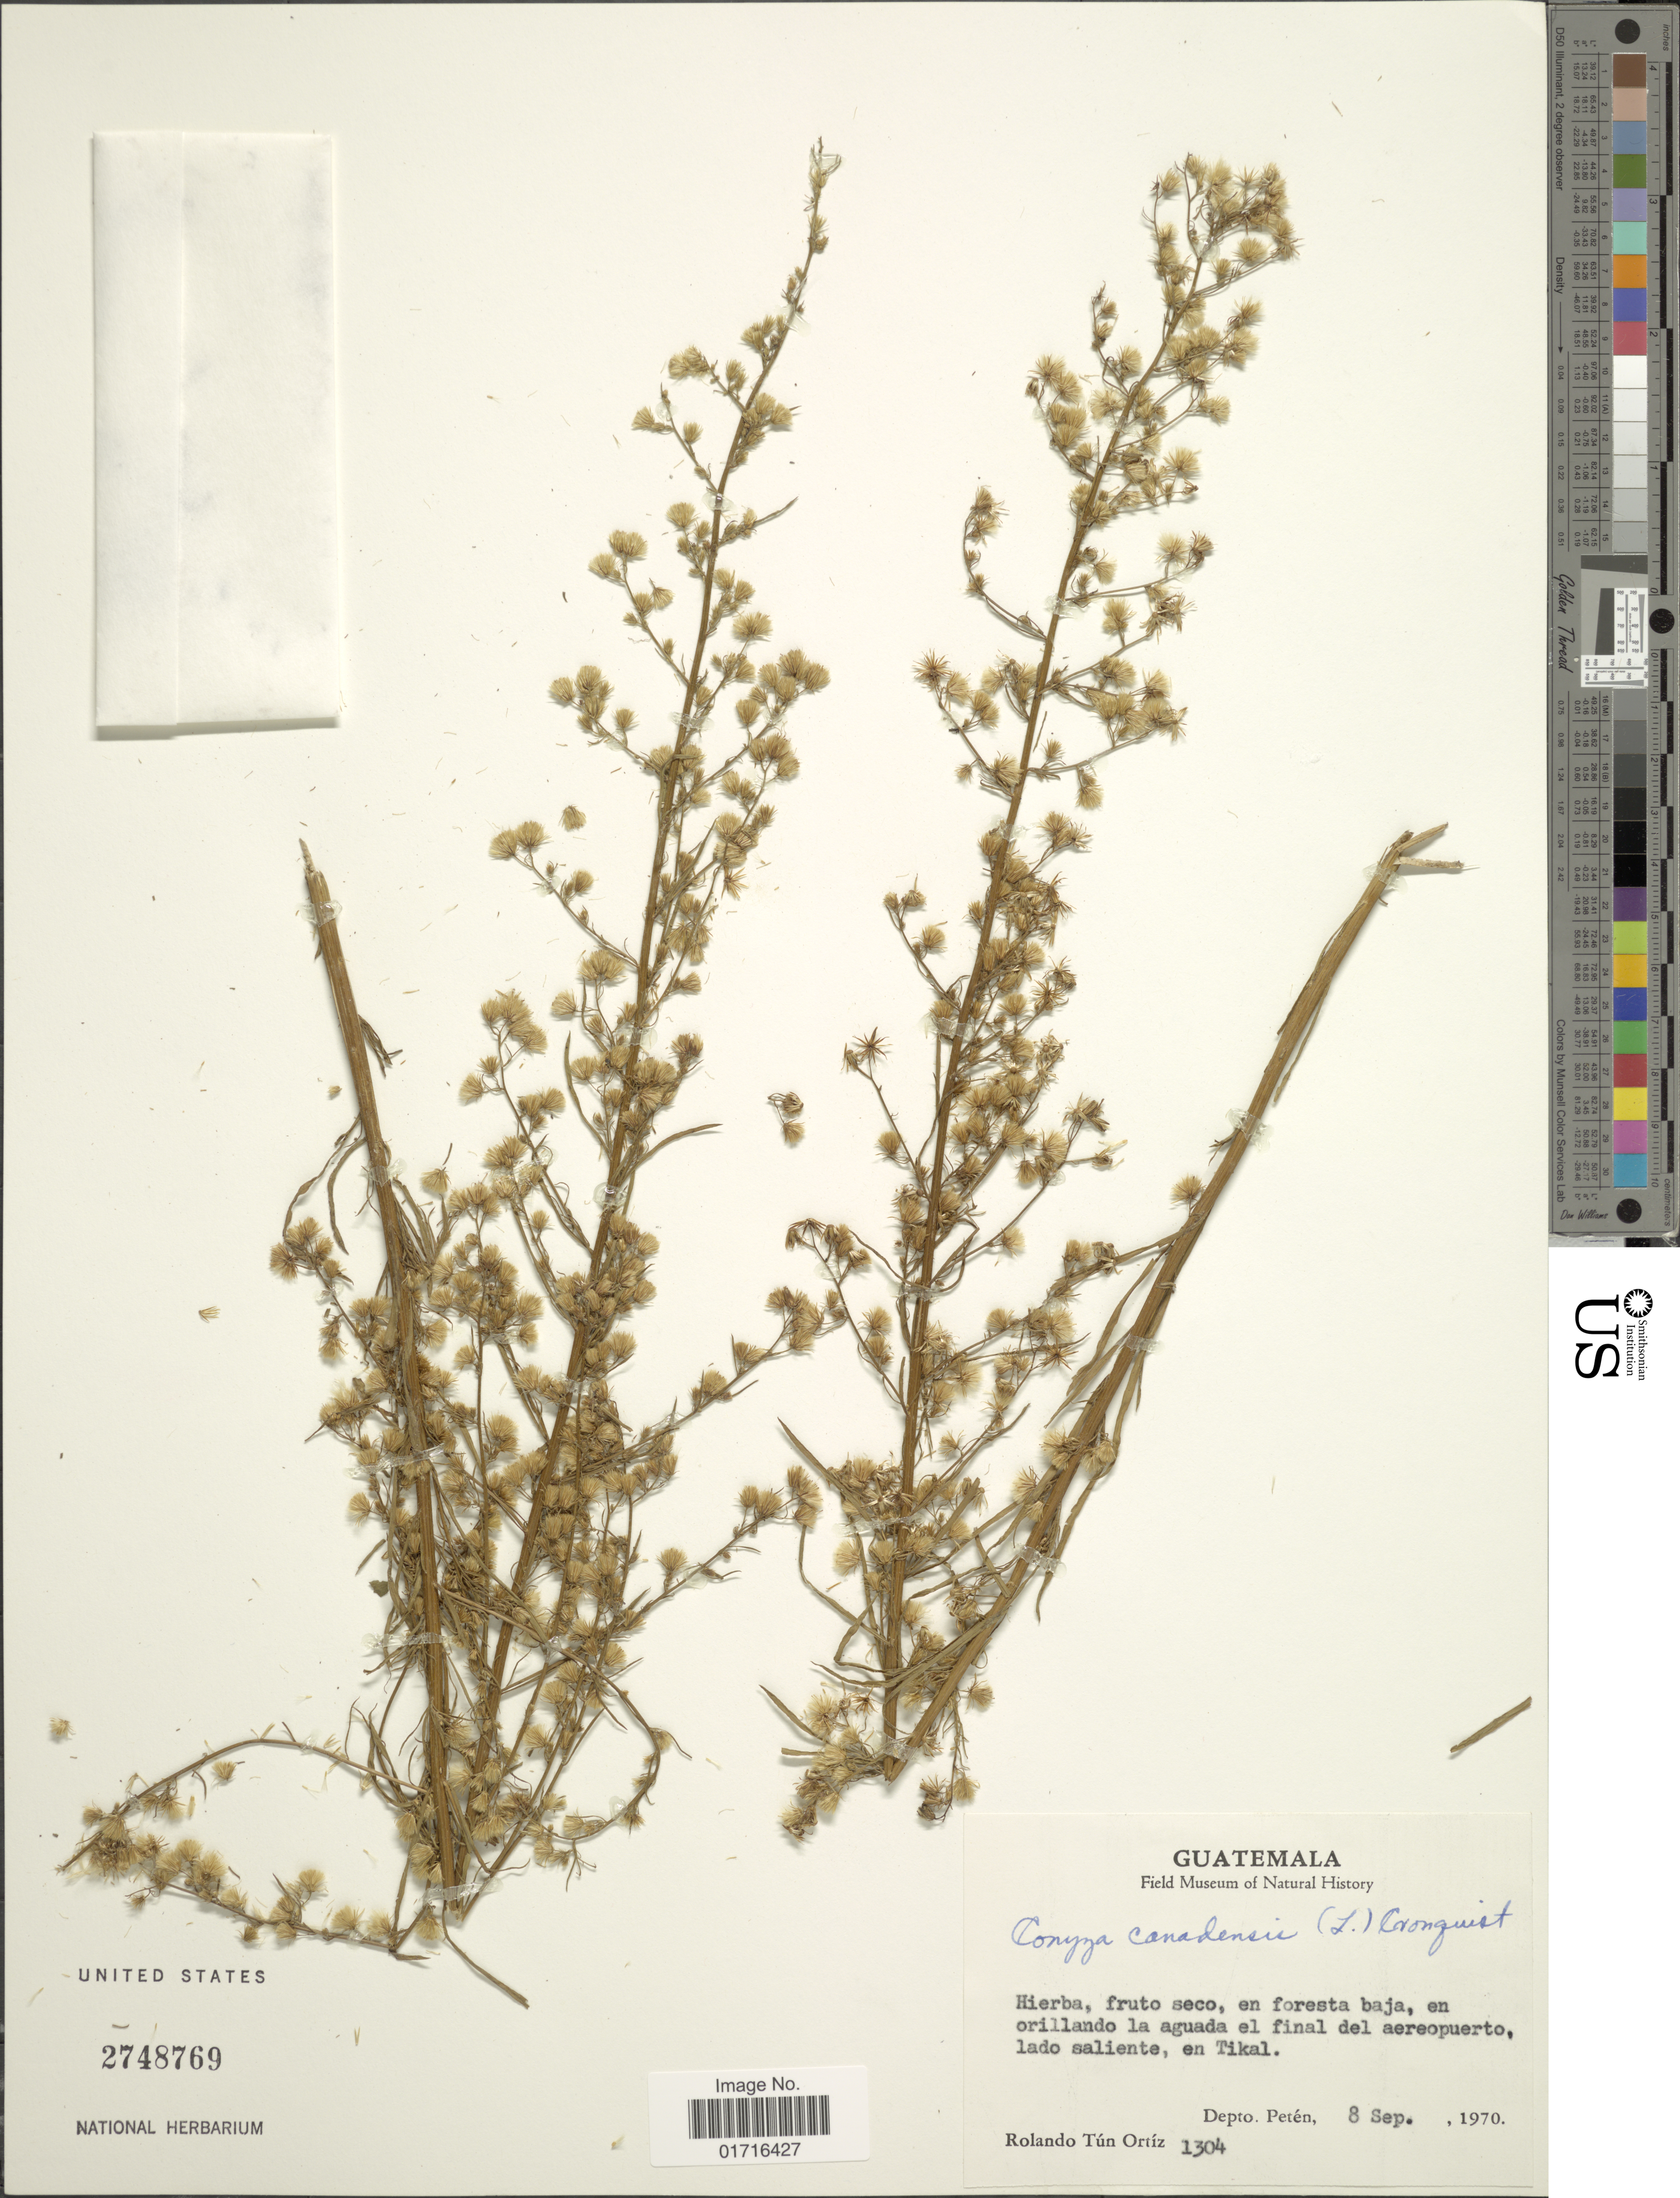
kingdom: Plantae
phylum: Tracheophyta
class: Magnoliopsida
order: Asterales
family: Asteraceae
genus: Conyza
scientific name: Conyza canadensis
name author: (L.) Cronq.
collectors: R. Tún Ortíz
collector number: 1304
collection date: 1970-09-08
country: Guatemala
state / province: El Petén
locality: Depto. Peten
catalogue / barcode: US 2748769